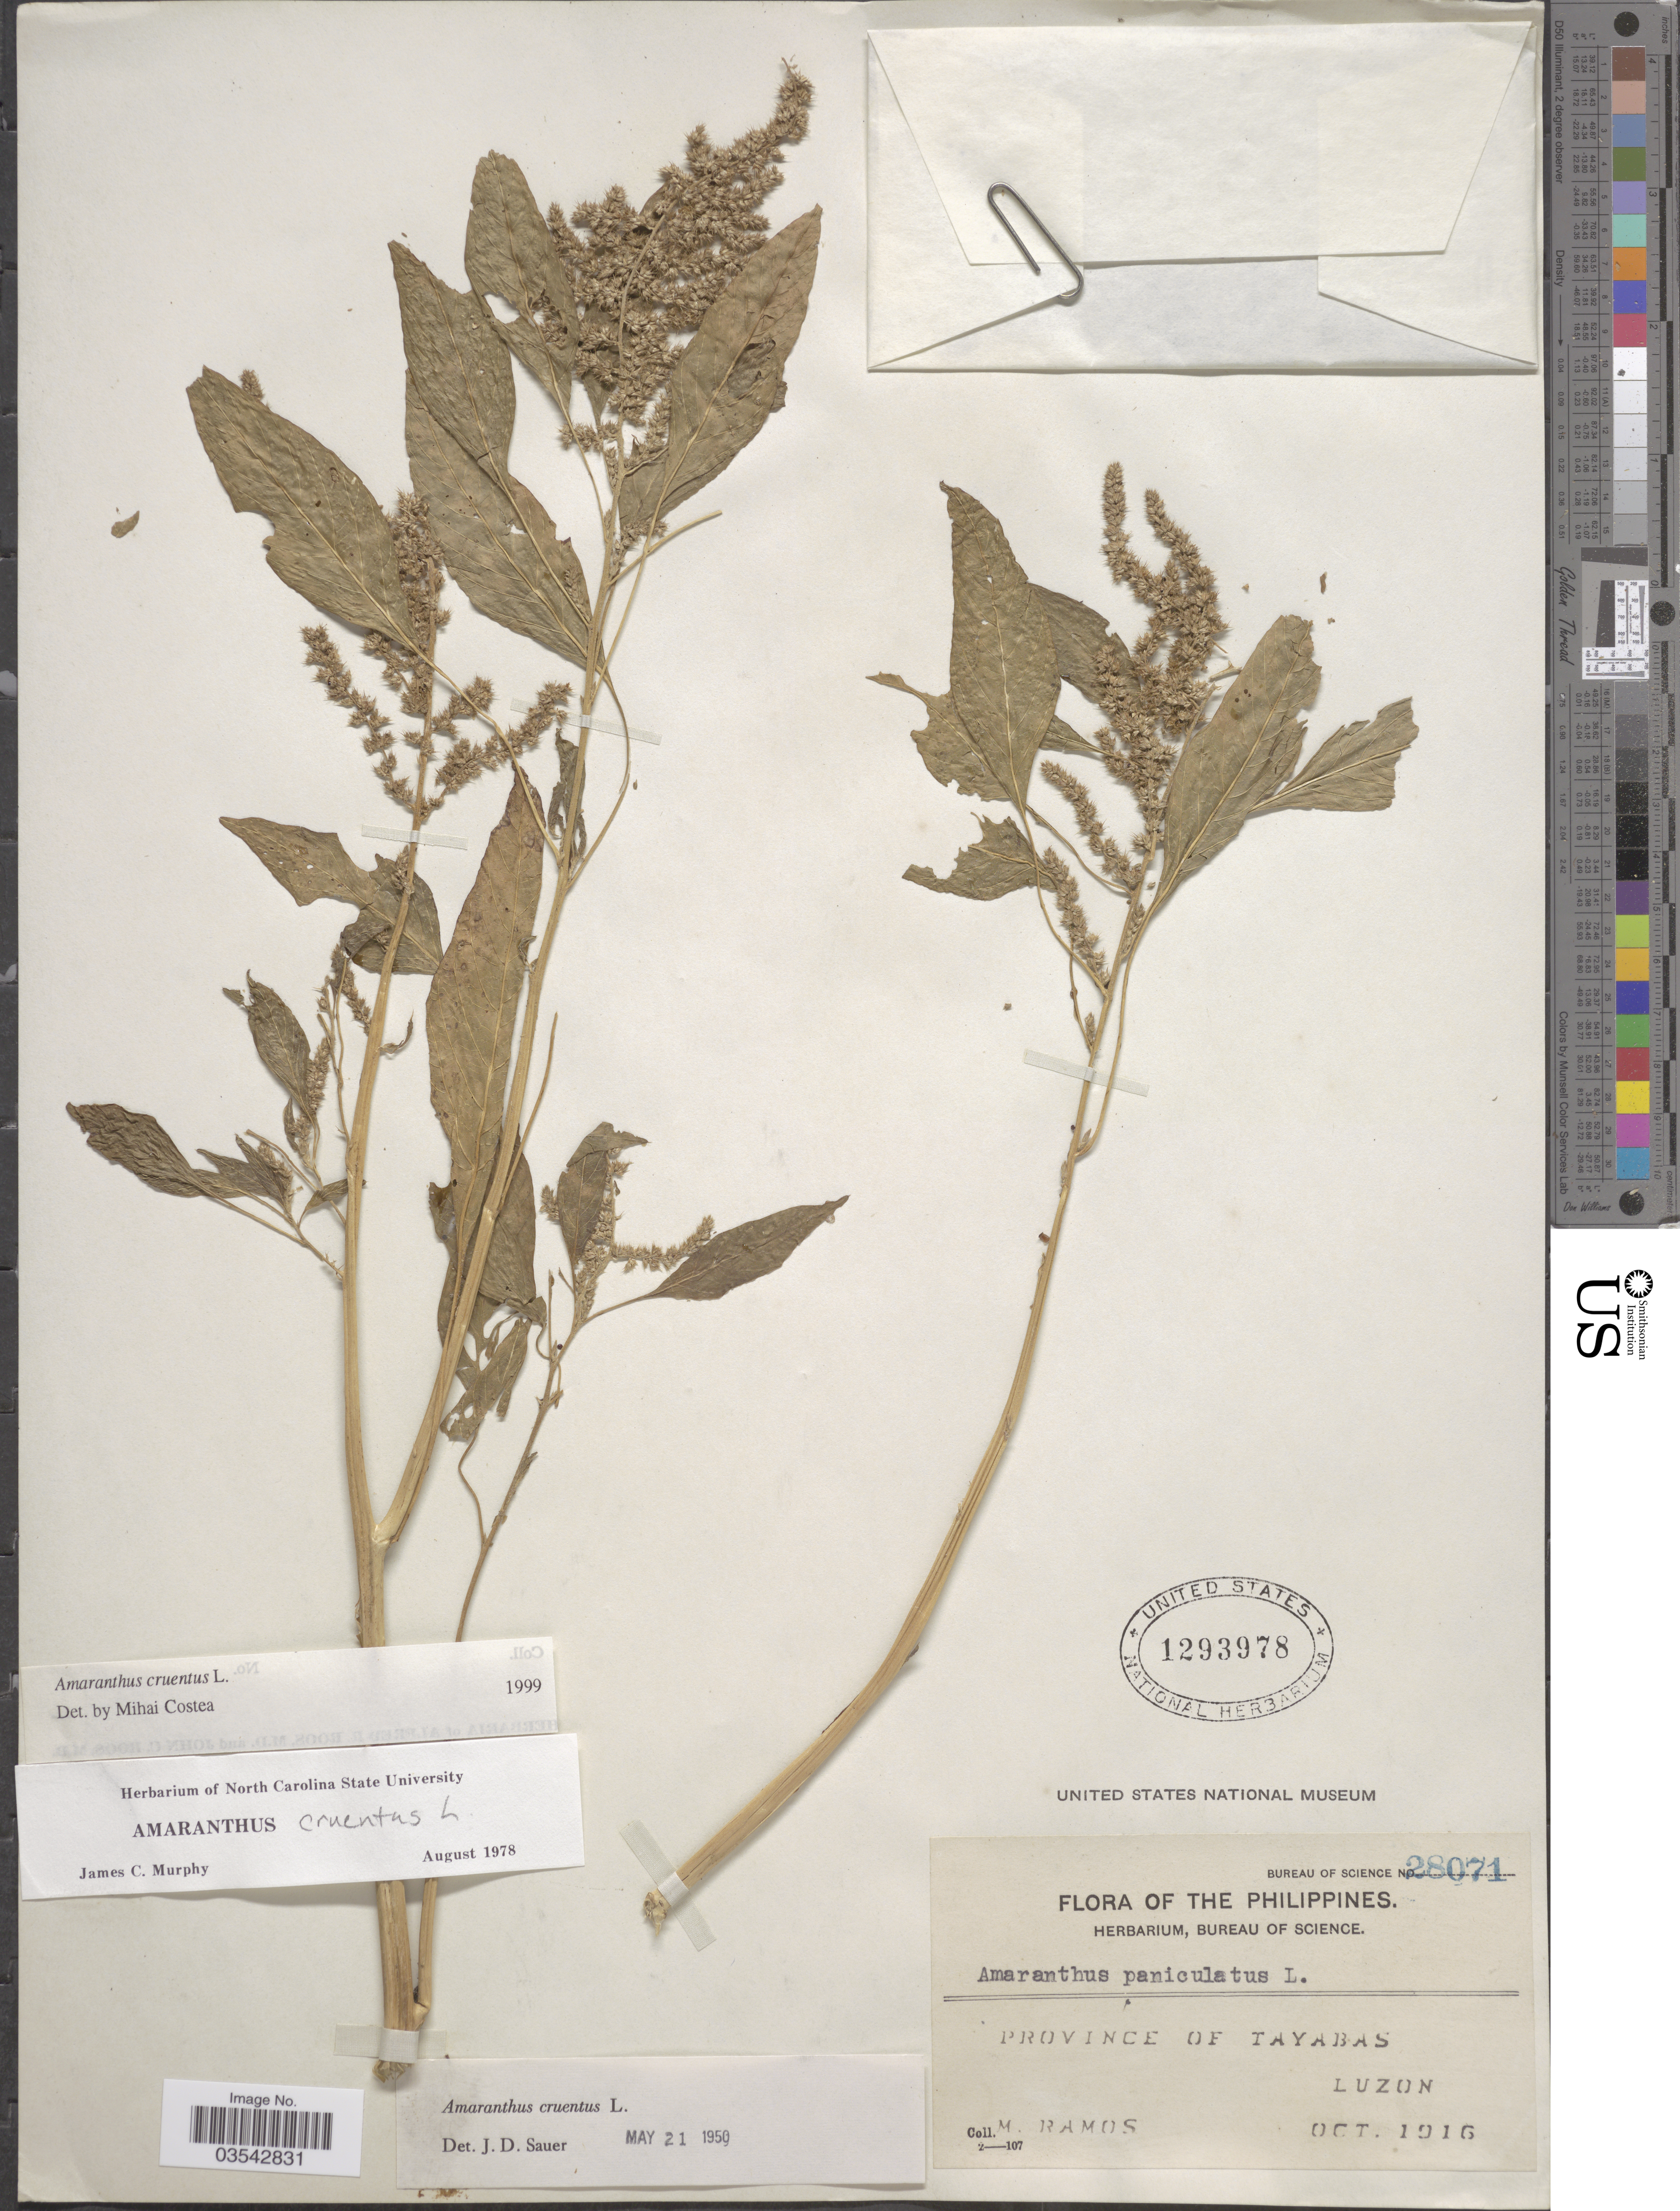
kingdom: Plantae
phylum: Tracheophyta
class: Magnoliopsida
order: Caryophyllales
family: Amaranthaceae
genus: Amaranthus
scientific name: Amaranthus cruentus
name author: L.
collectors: M. Ramos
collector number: Bureau of Science 28071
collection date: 1916-10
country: Philippines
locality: Province of Tayabas. Luzon.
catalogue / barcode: US 1293978